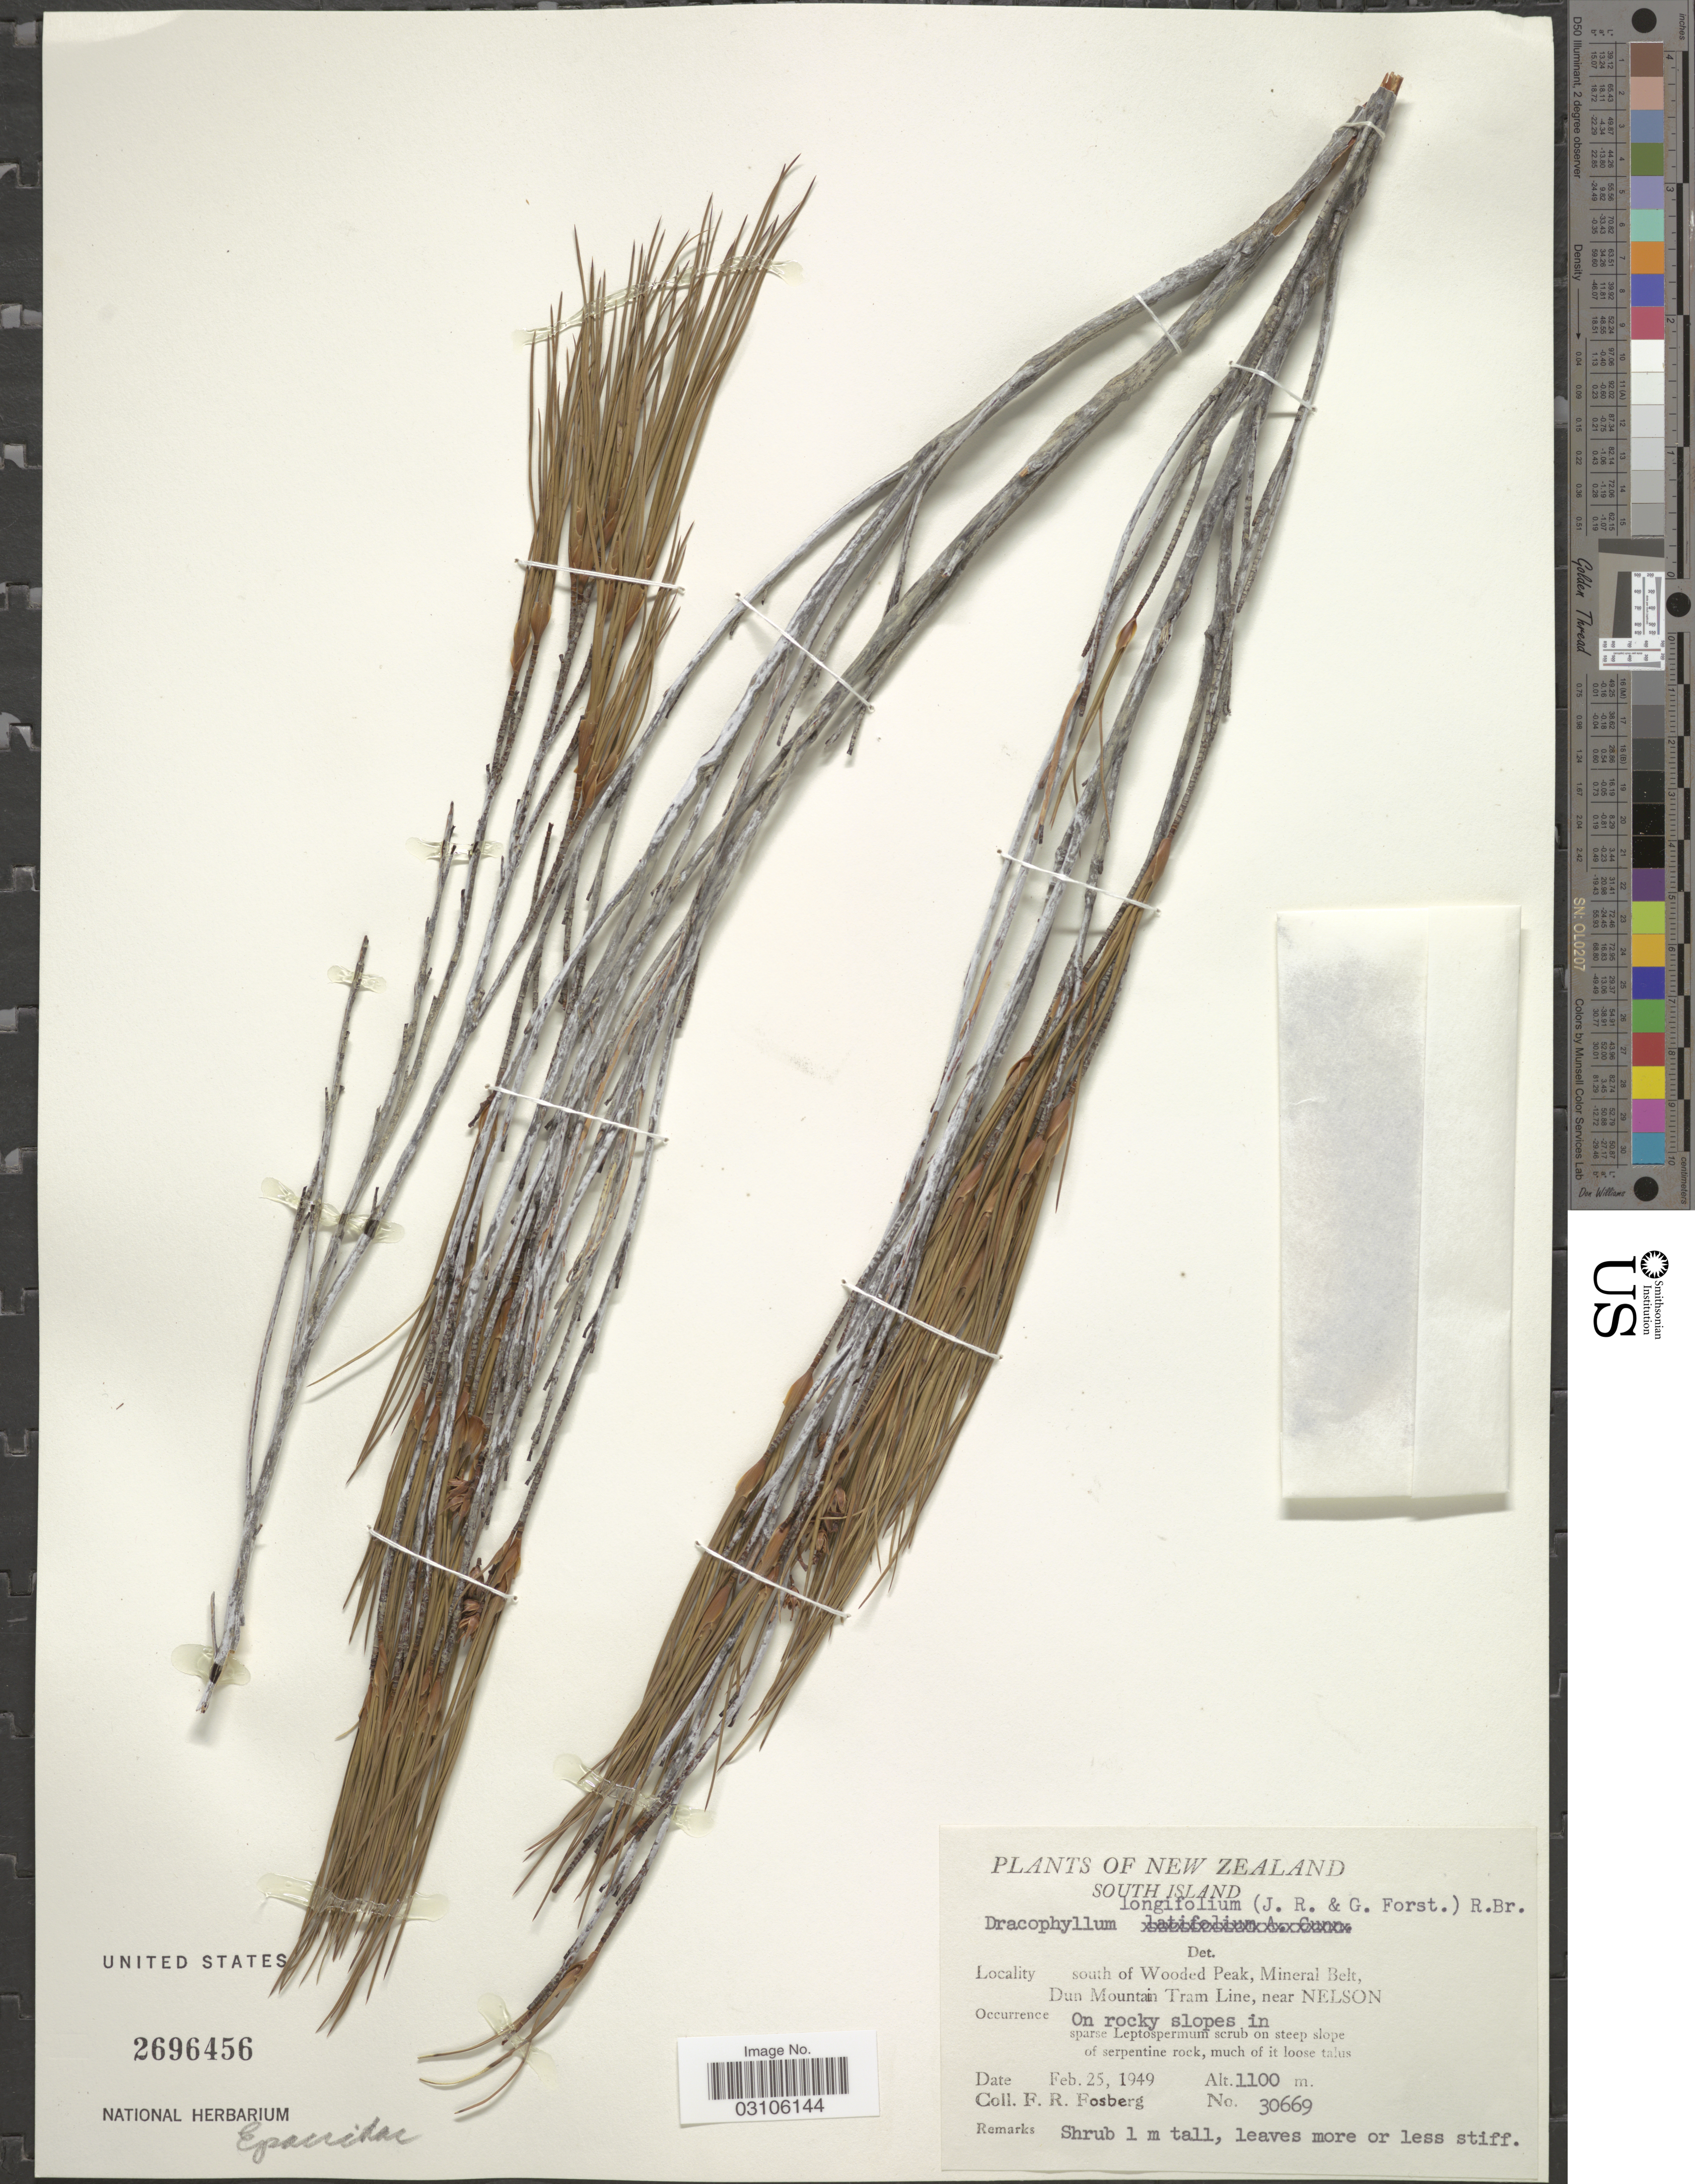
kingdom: Plantae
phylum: Tracheophyta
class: Magnoliopsida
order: Ericales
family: Ericaceae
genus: Dracophyllum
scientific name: Dracophyllum longifolium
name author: (J.R. Forst. & G. Forst.) R. Br. ex Roem. & Schult.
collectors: F. R. Fosberg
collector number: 30669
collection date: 1949-02-25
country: New Zealand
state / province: Nelson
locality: South Island. South of Wooded Peak, Mineral Belt, Dun Mountain Tram Line, near Nelson.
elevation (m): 1100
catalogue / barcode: US 2696456